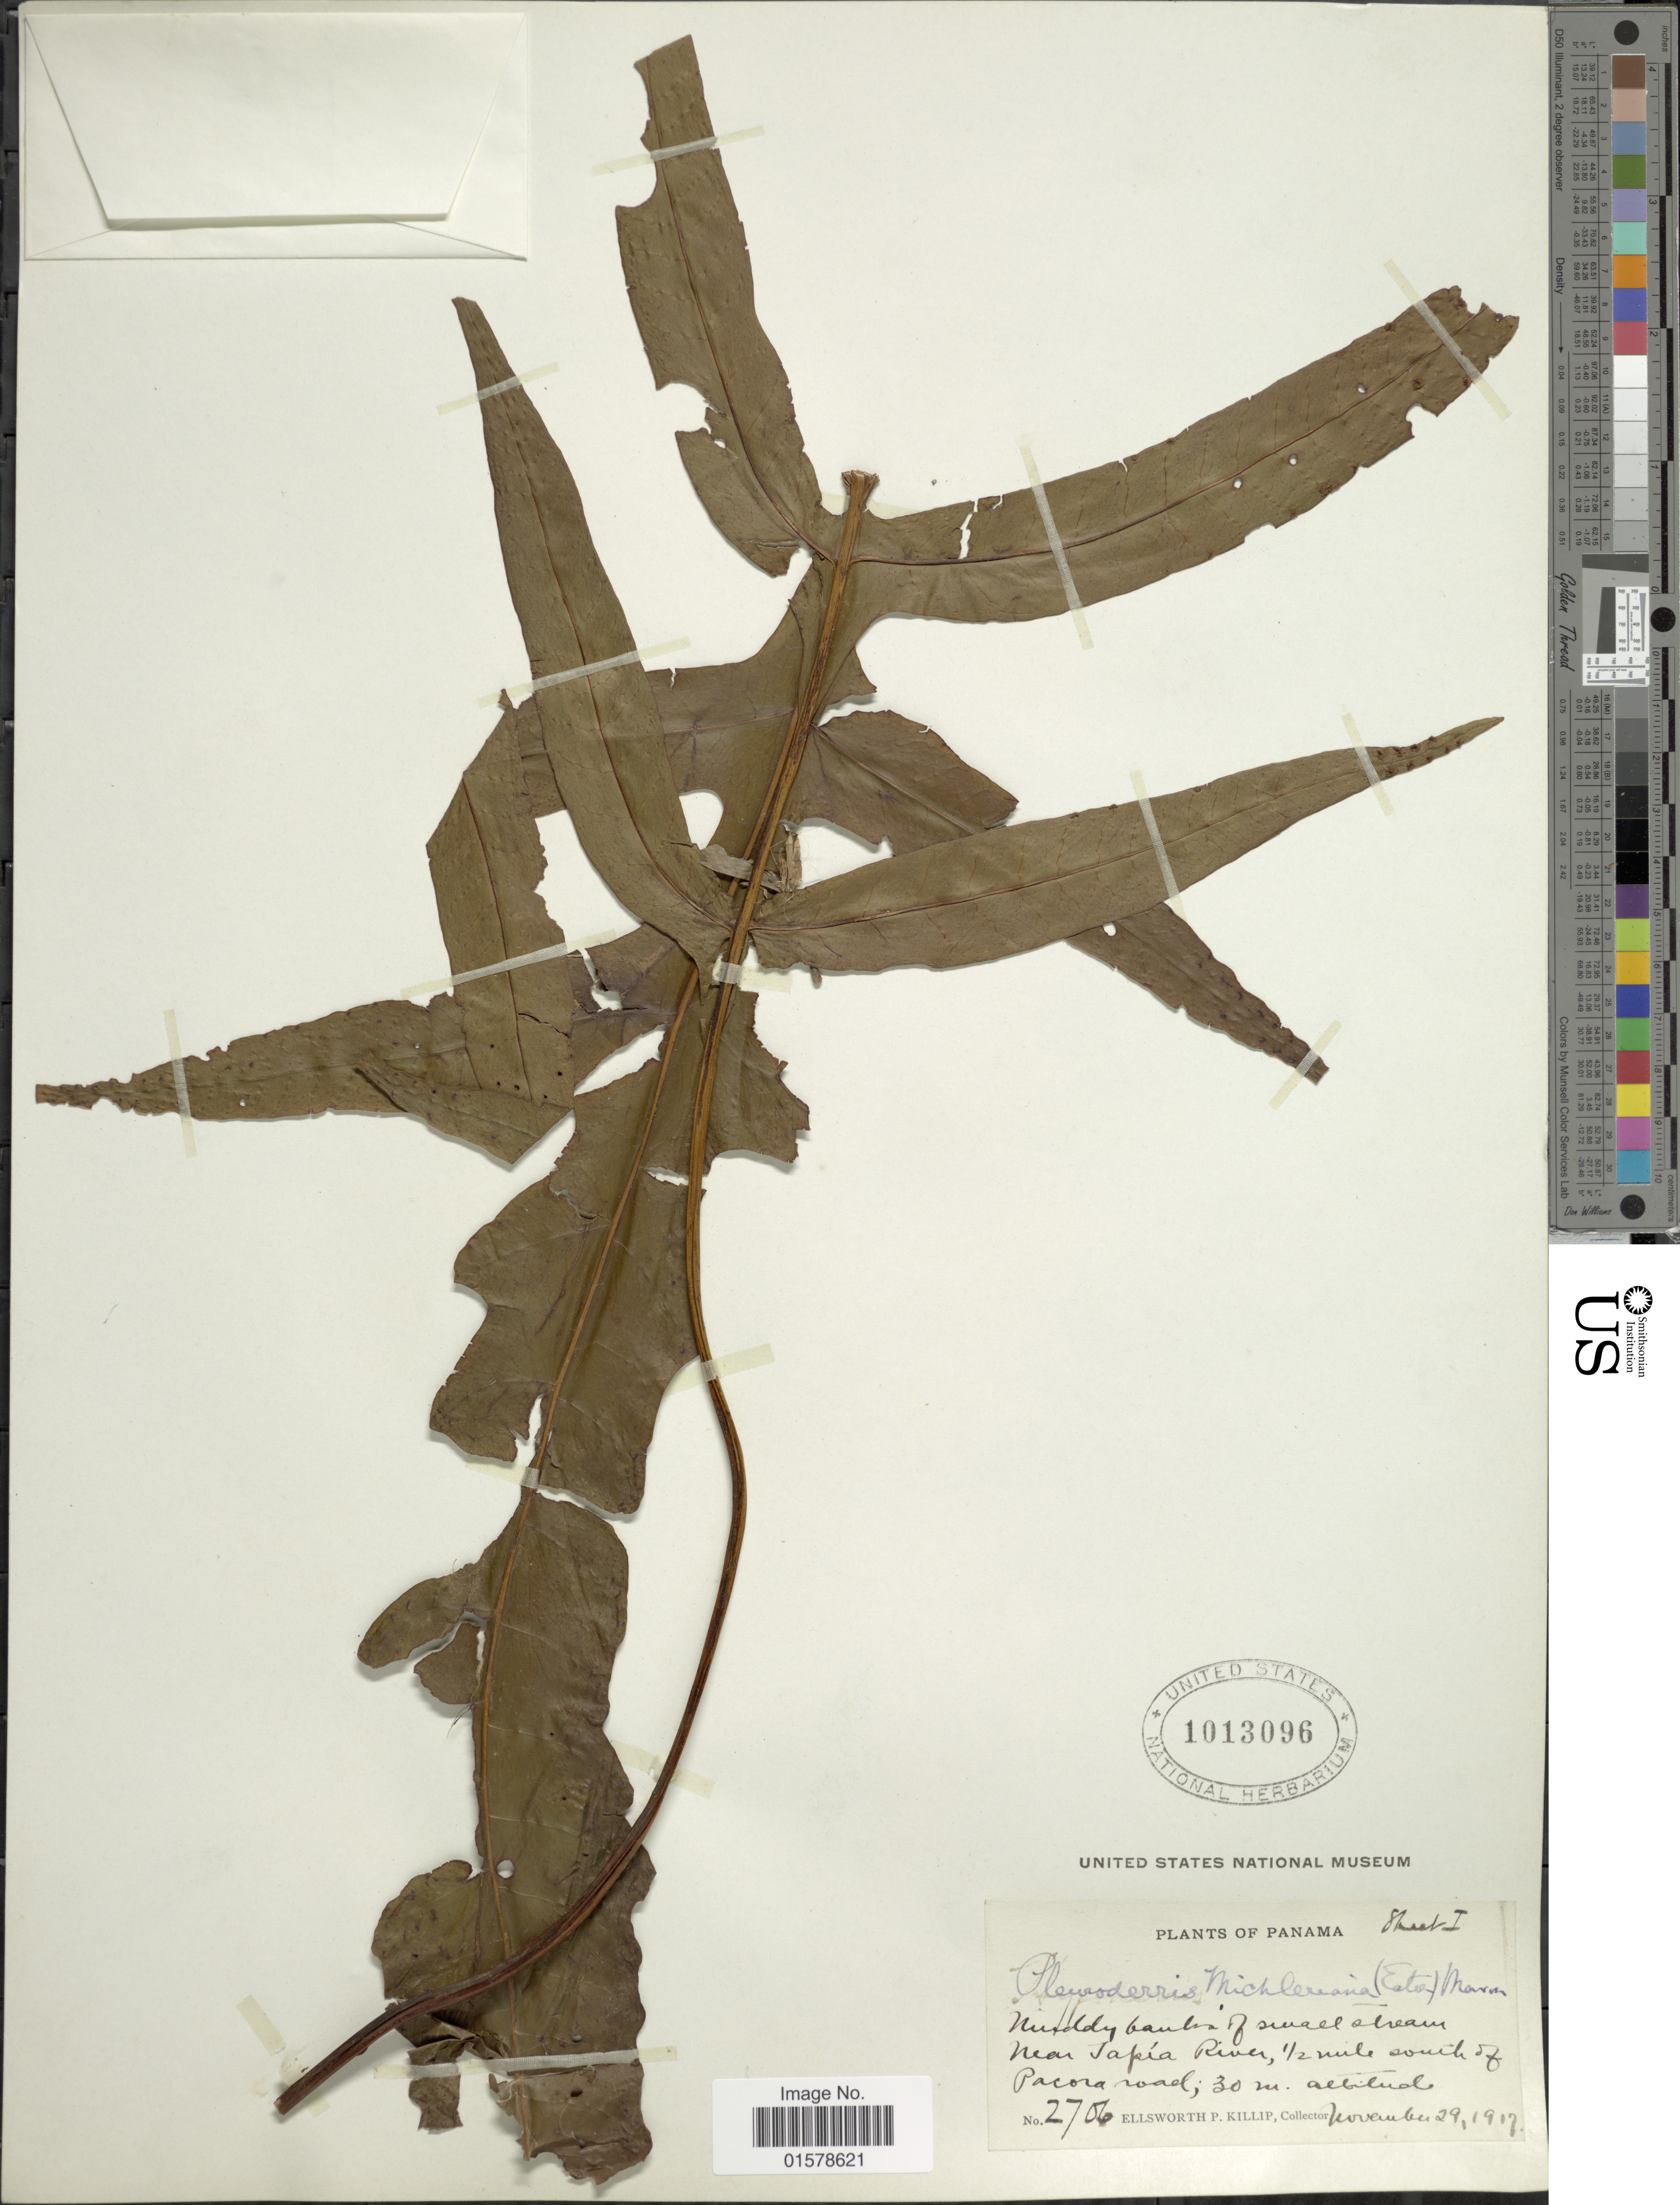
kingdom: Plantae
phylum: Tracheophyta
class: Polypodiopsida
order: Polypodiales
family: Tectariaceae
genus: Tectaria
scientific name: Tectaria x michleriana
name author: (D.C. Eaton) Lellinger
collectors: E. P. Killip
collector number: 2706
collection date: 1917-11-29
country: Panama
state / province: Panamá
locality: Muddy banks of small stream near Tapia River, 1/2 mile south of Pacora road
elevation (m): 30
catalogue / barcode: US 1013096